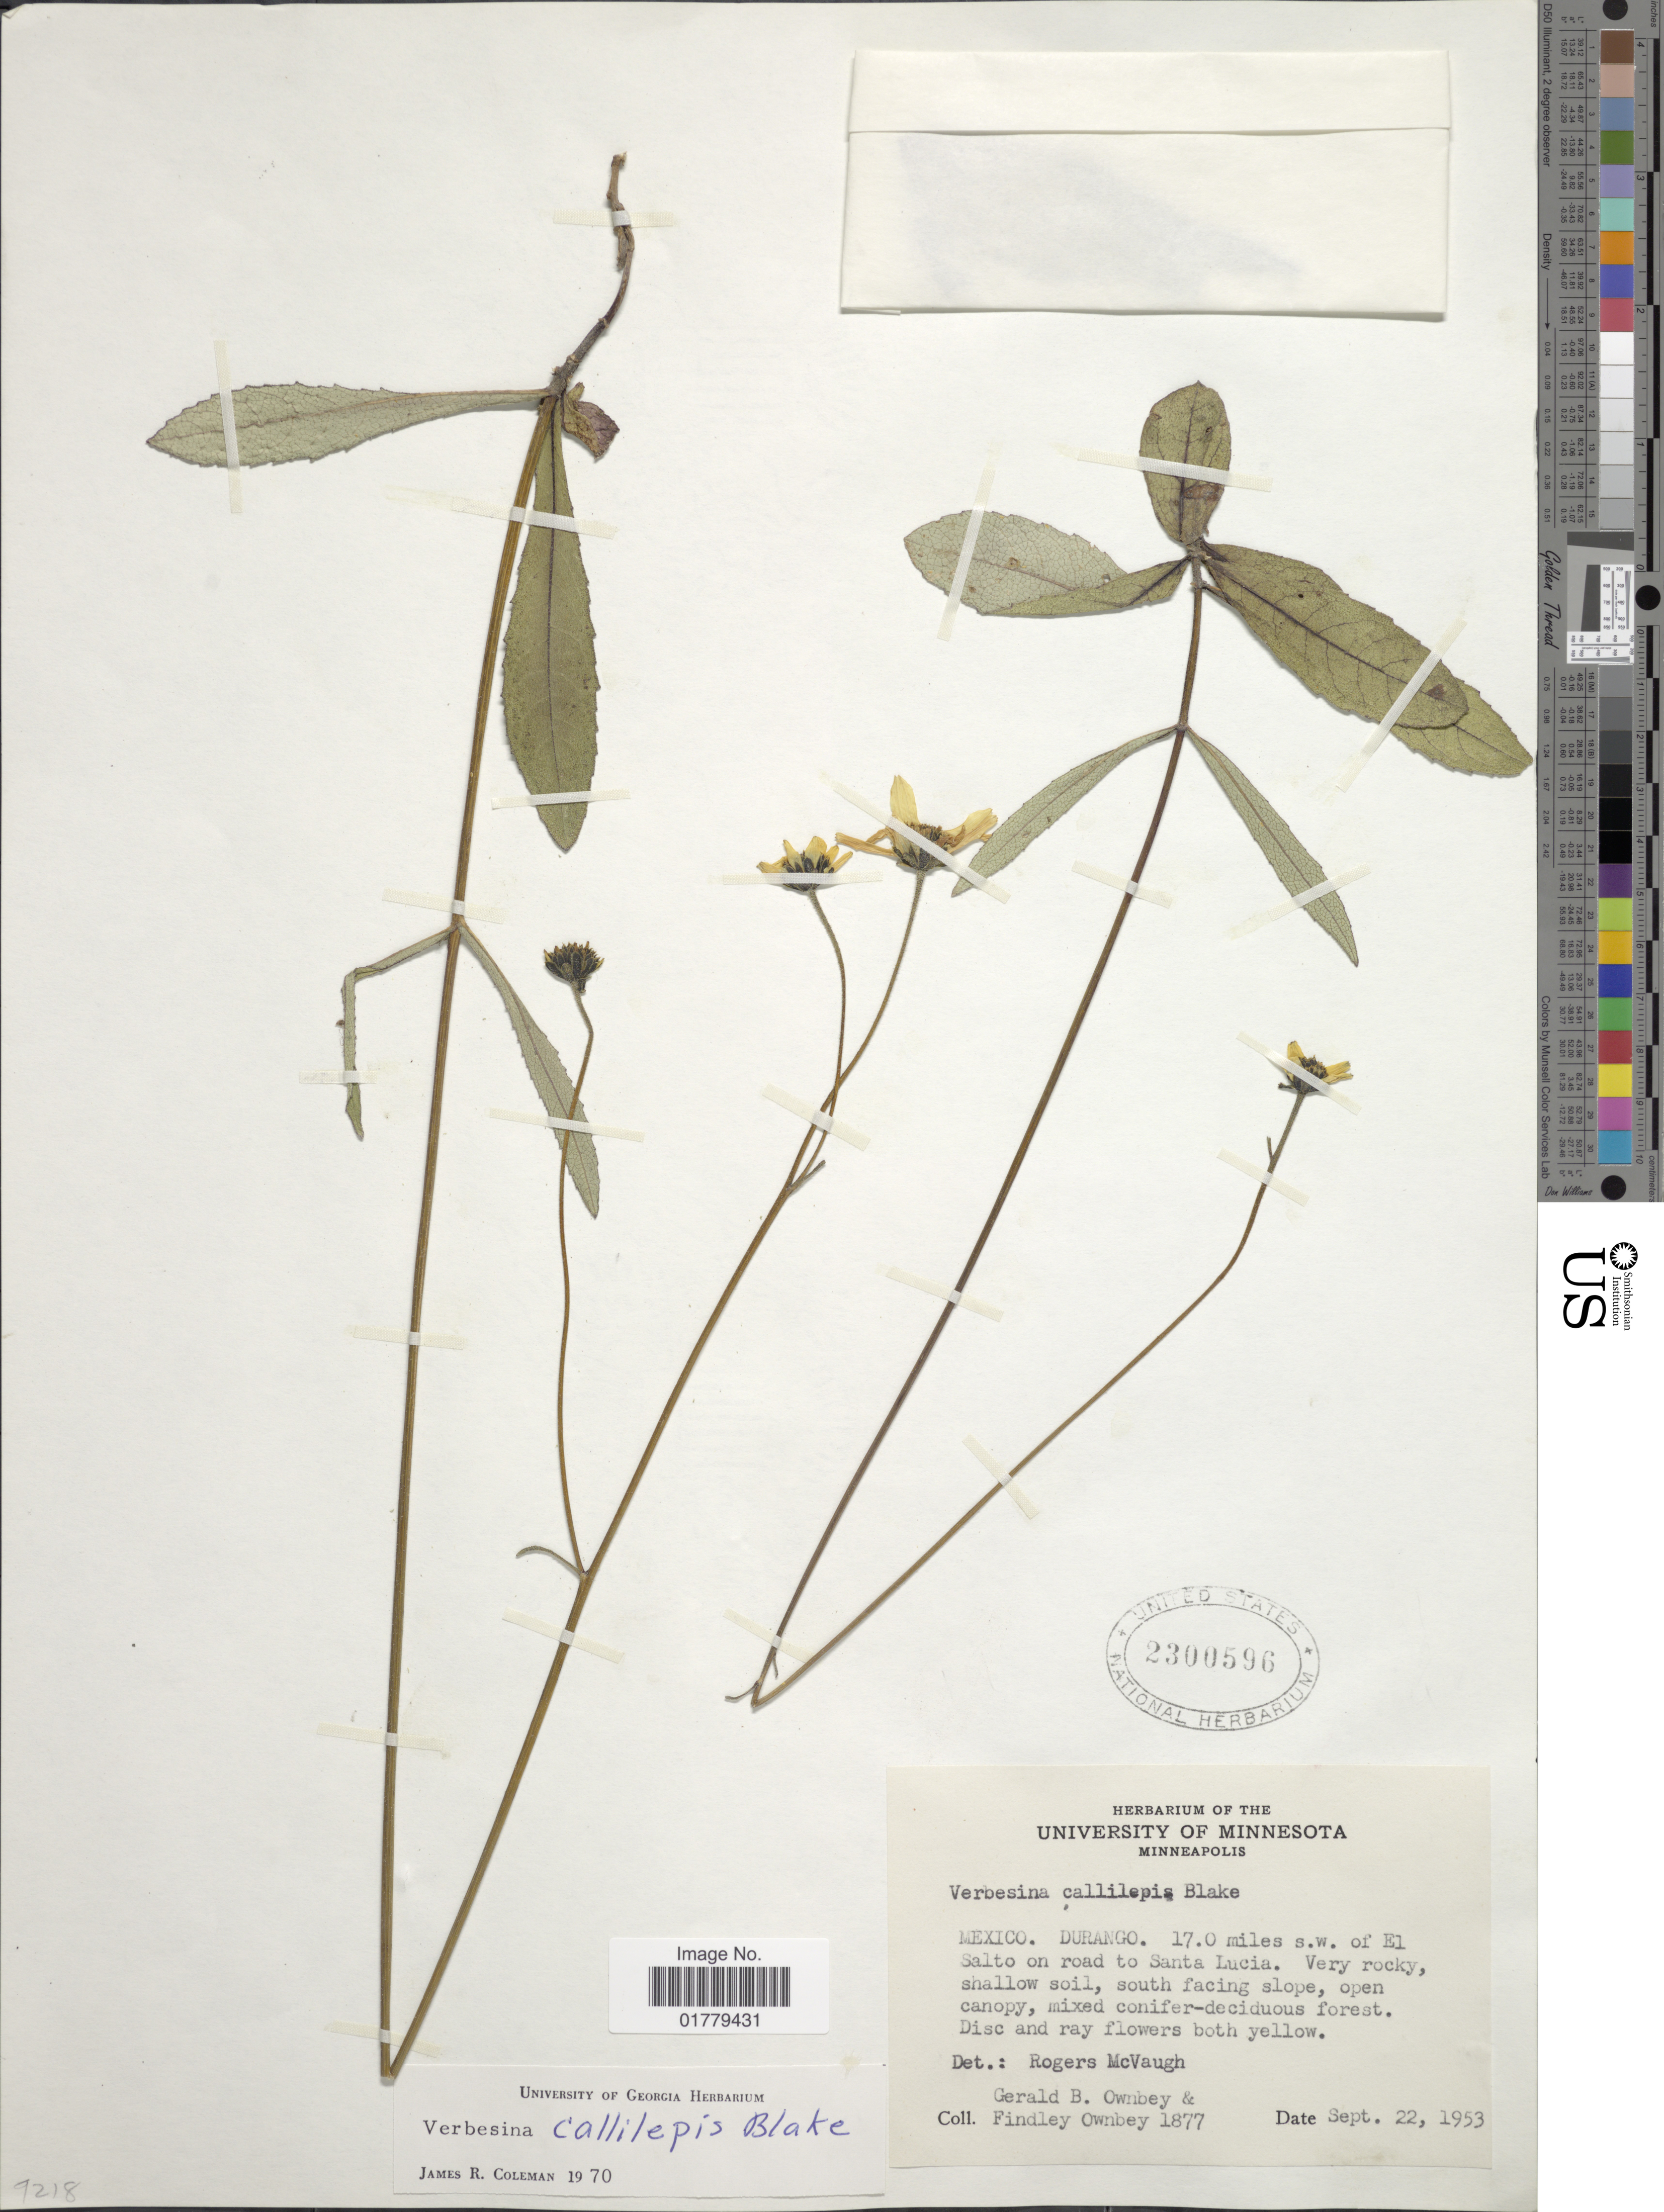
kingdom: Plantae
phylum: Tracheophyta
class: Magnoliopsida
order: Asterales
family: Asteraceae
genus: Verbesina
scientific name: Verbesina callilepis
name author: S.F. Blake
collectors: G. B. Ownbey & F. Ownbey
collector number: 1877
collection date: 1953-09-22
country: Mexico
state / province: Durango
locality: Mexico. Durango. 17.0 miles s.w. of El Salto on road to Santa Lucia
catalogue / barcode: US 2300596